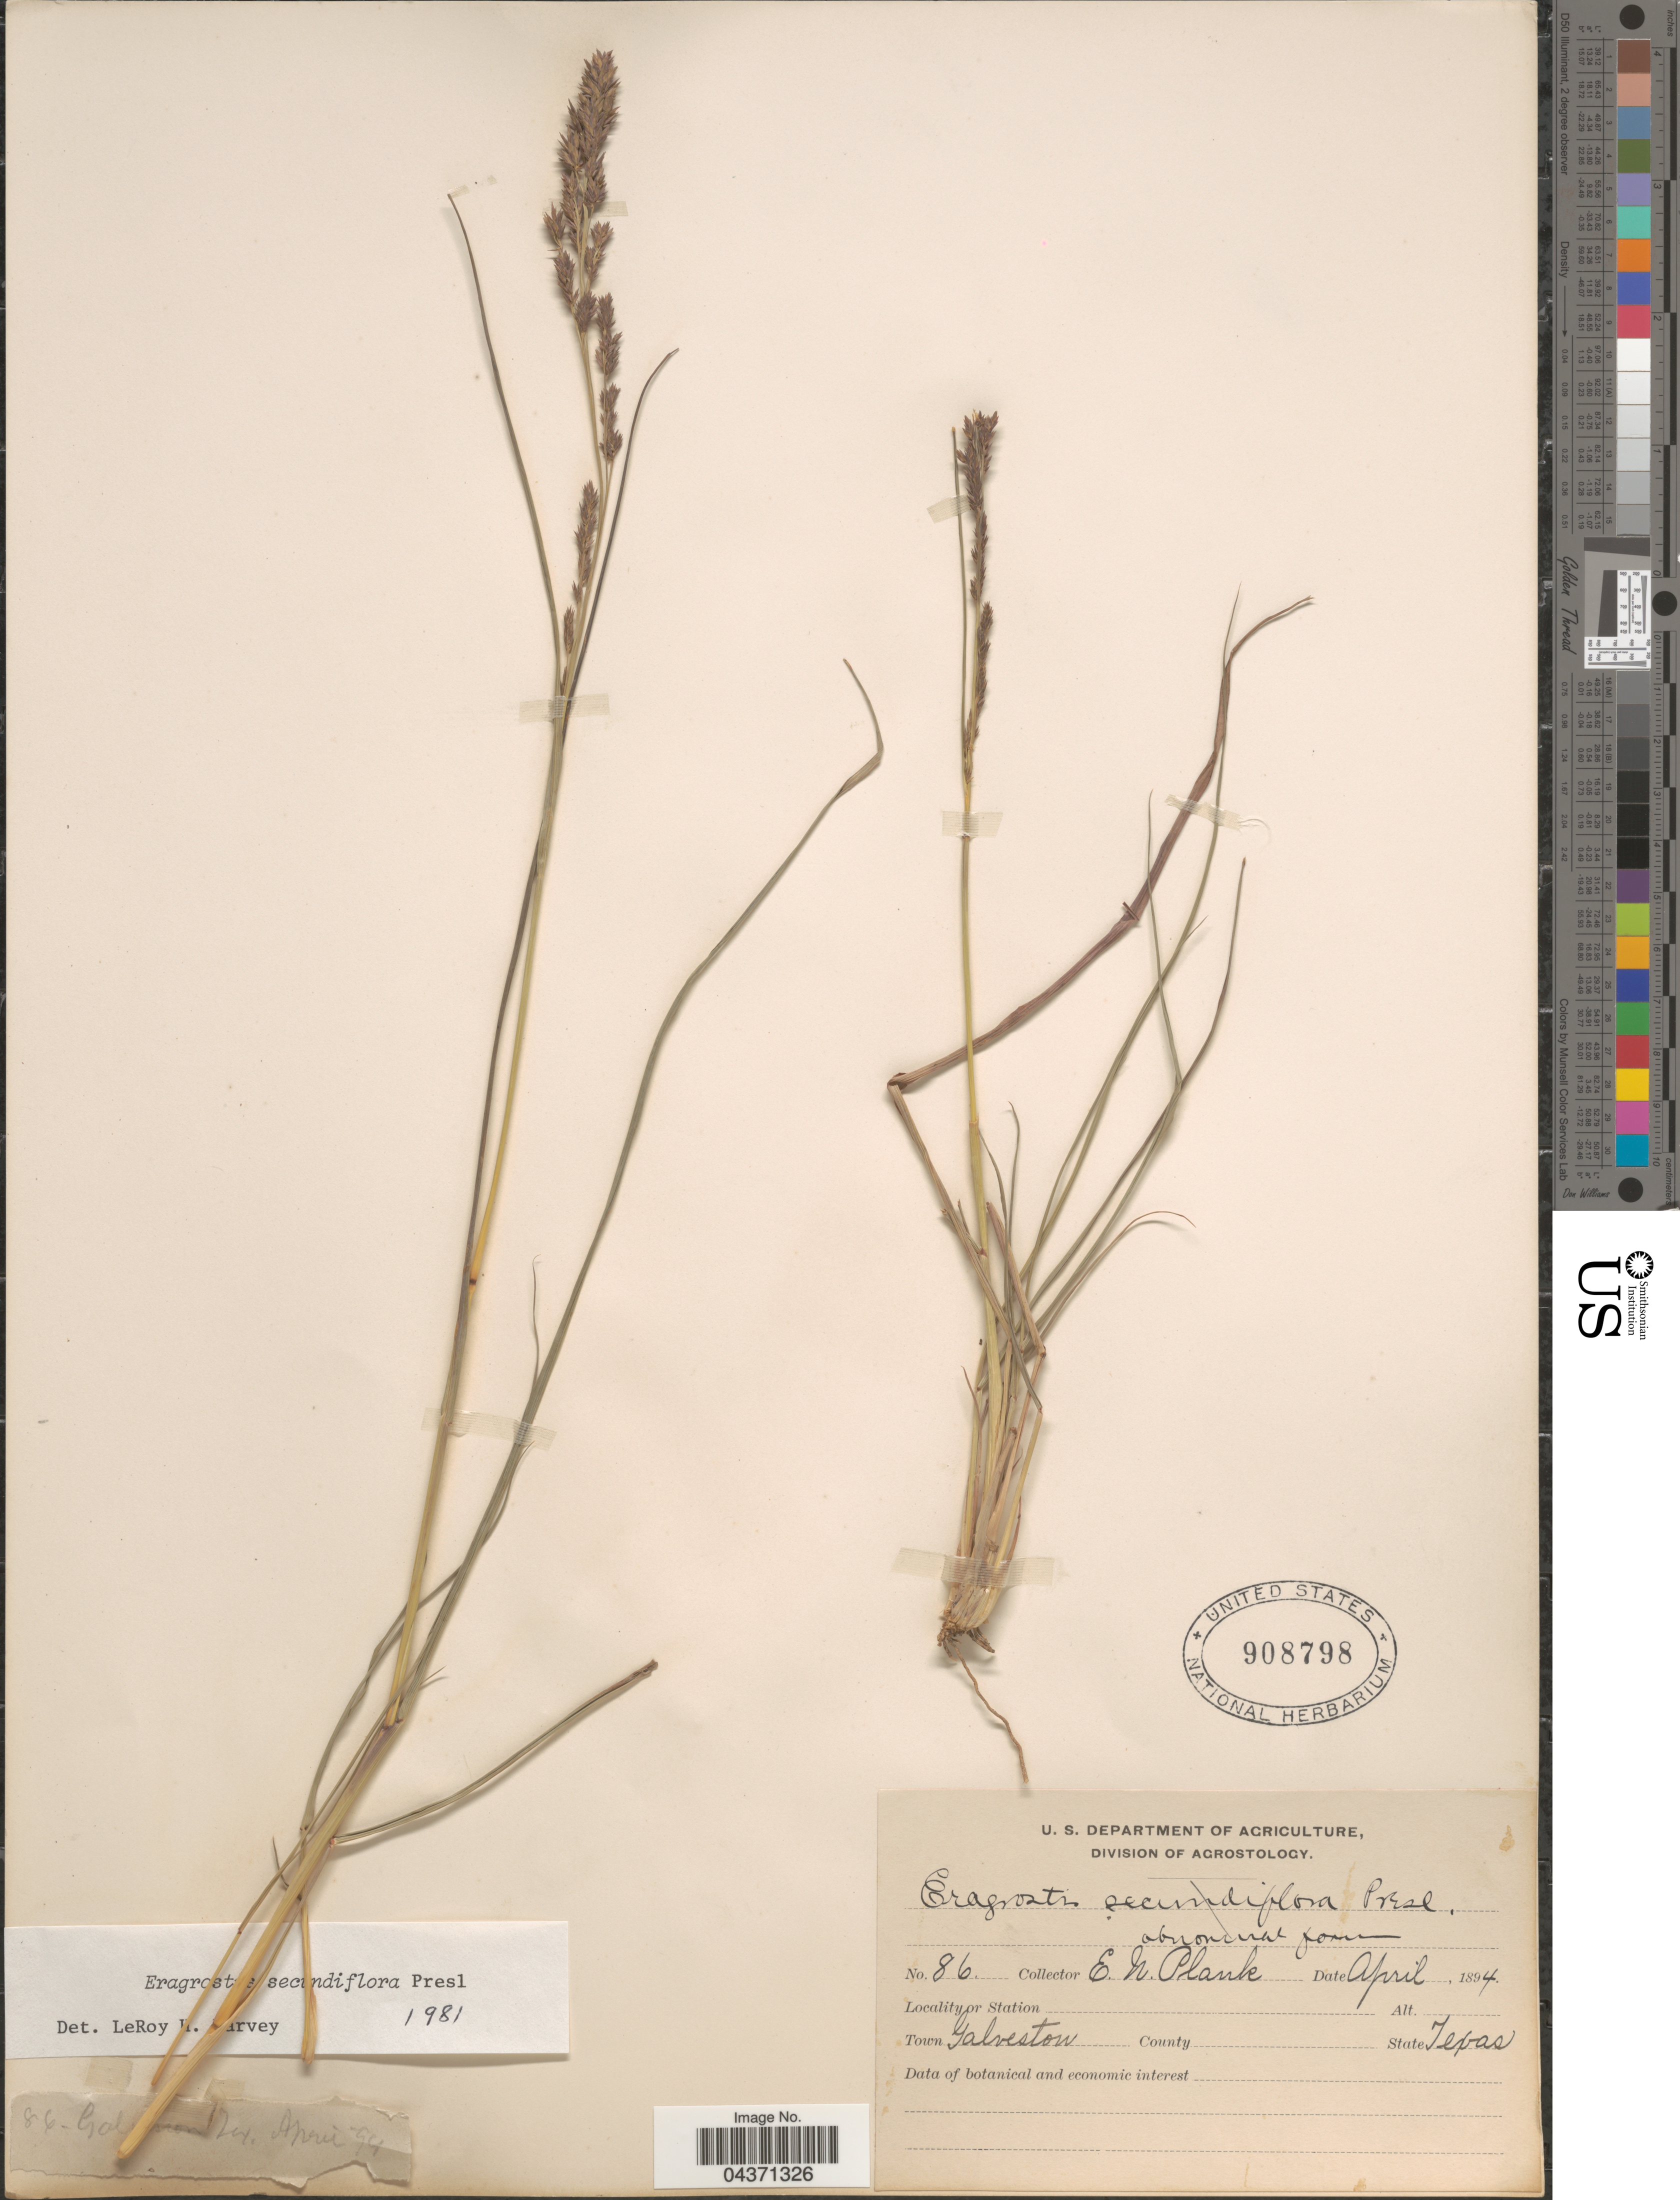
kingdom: Plantae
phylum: Tracheophyta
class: Liliopsida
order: Poales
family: Poaceae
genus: Eragrostis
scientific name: Eragrostis secundiflora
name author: J. Presl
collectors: E. Plank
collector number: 86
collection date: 1894-04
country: United States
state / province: Texas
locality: Town Galveston.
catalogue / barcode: US 908798